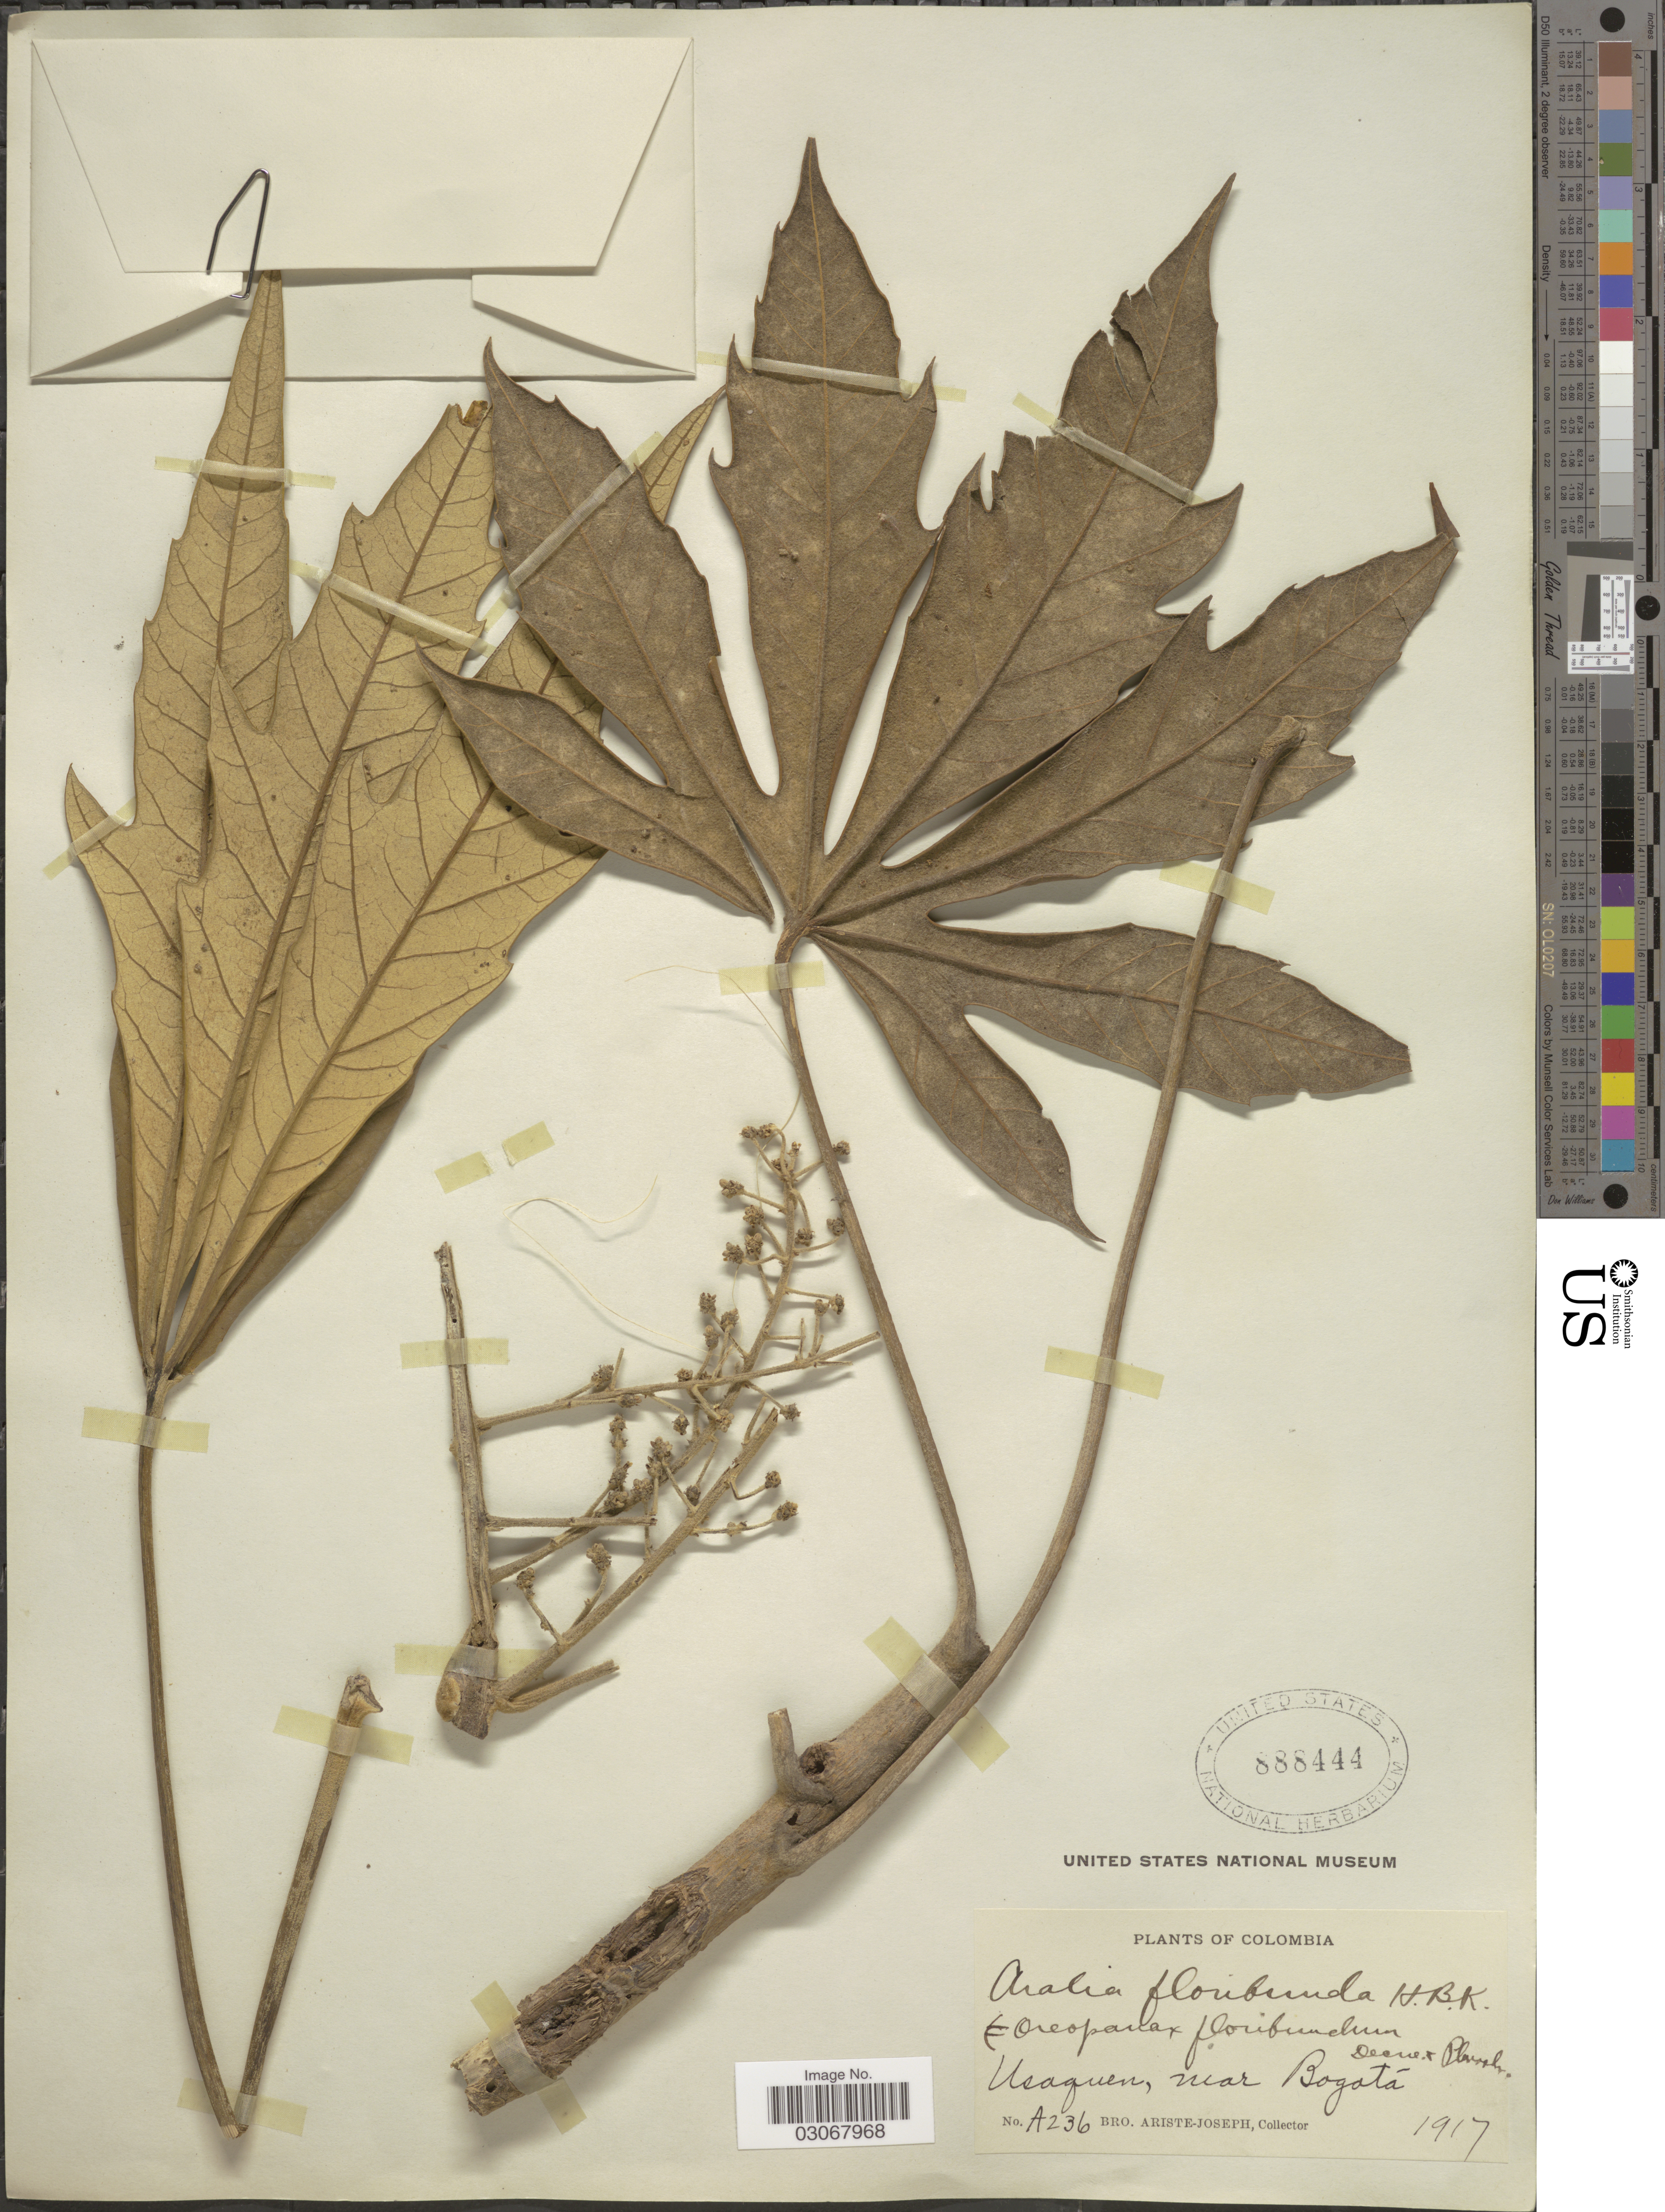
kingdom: Plantae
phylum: Tracheophyta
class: Magnoliopsida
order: Apiales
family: Araliaceae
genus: Oreopanax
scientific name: Oreopanax floribundus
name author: (Kunth) Decne. & Planch.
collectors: Bro. Ariste-Joseph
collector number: A236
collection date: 1917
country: Colombia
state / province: Bogota D.C.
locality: Usaquen, near Bogotá.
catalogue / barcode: US 888444